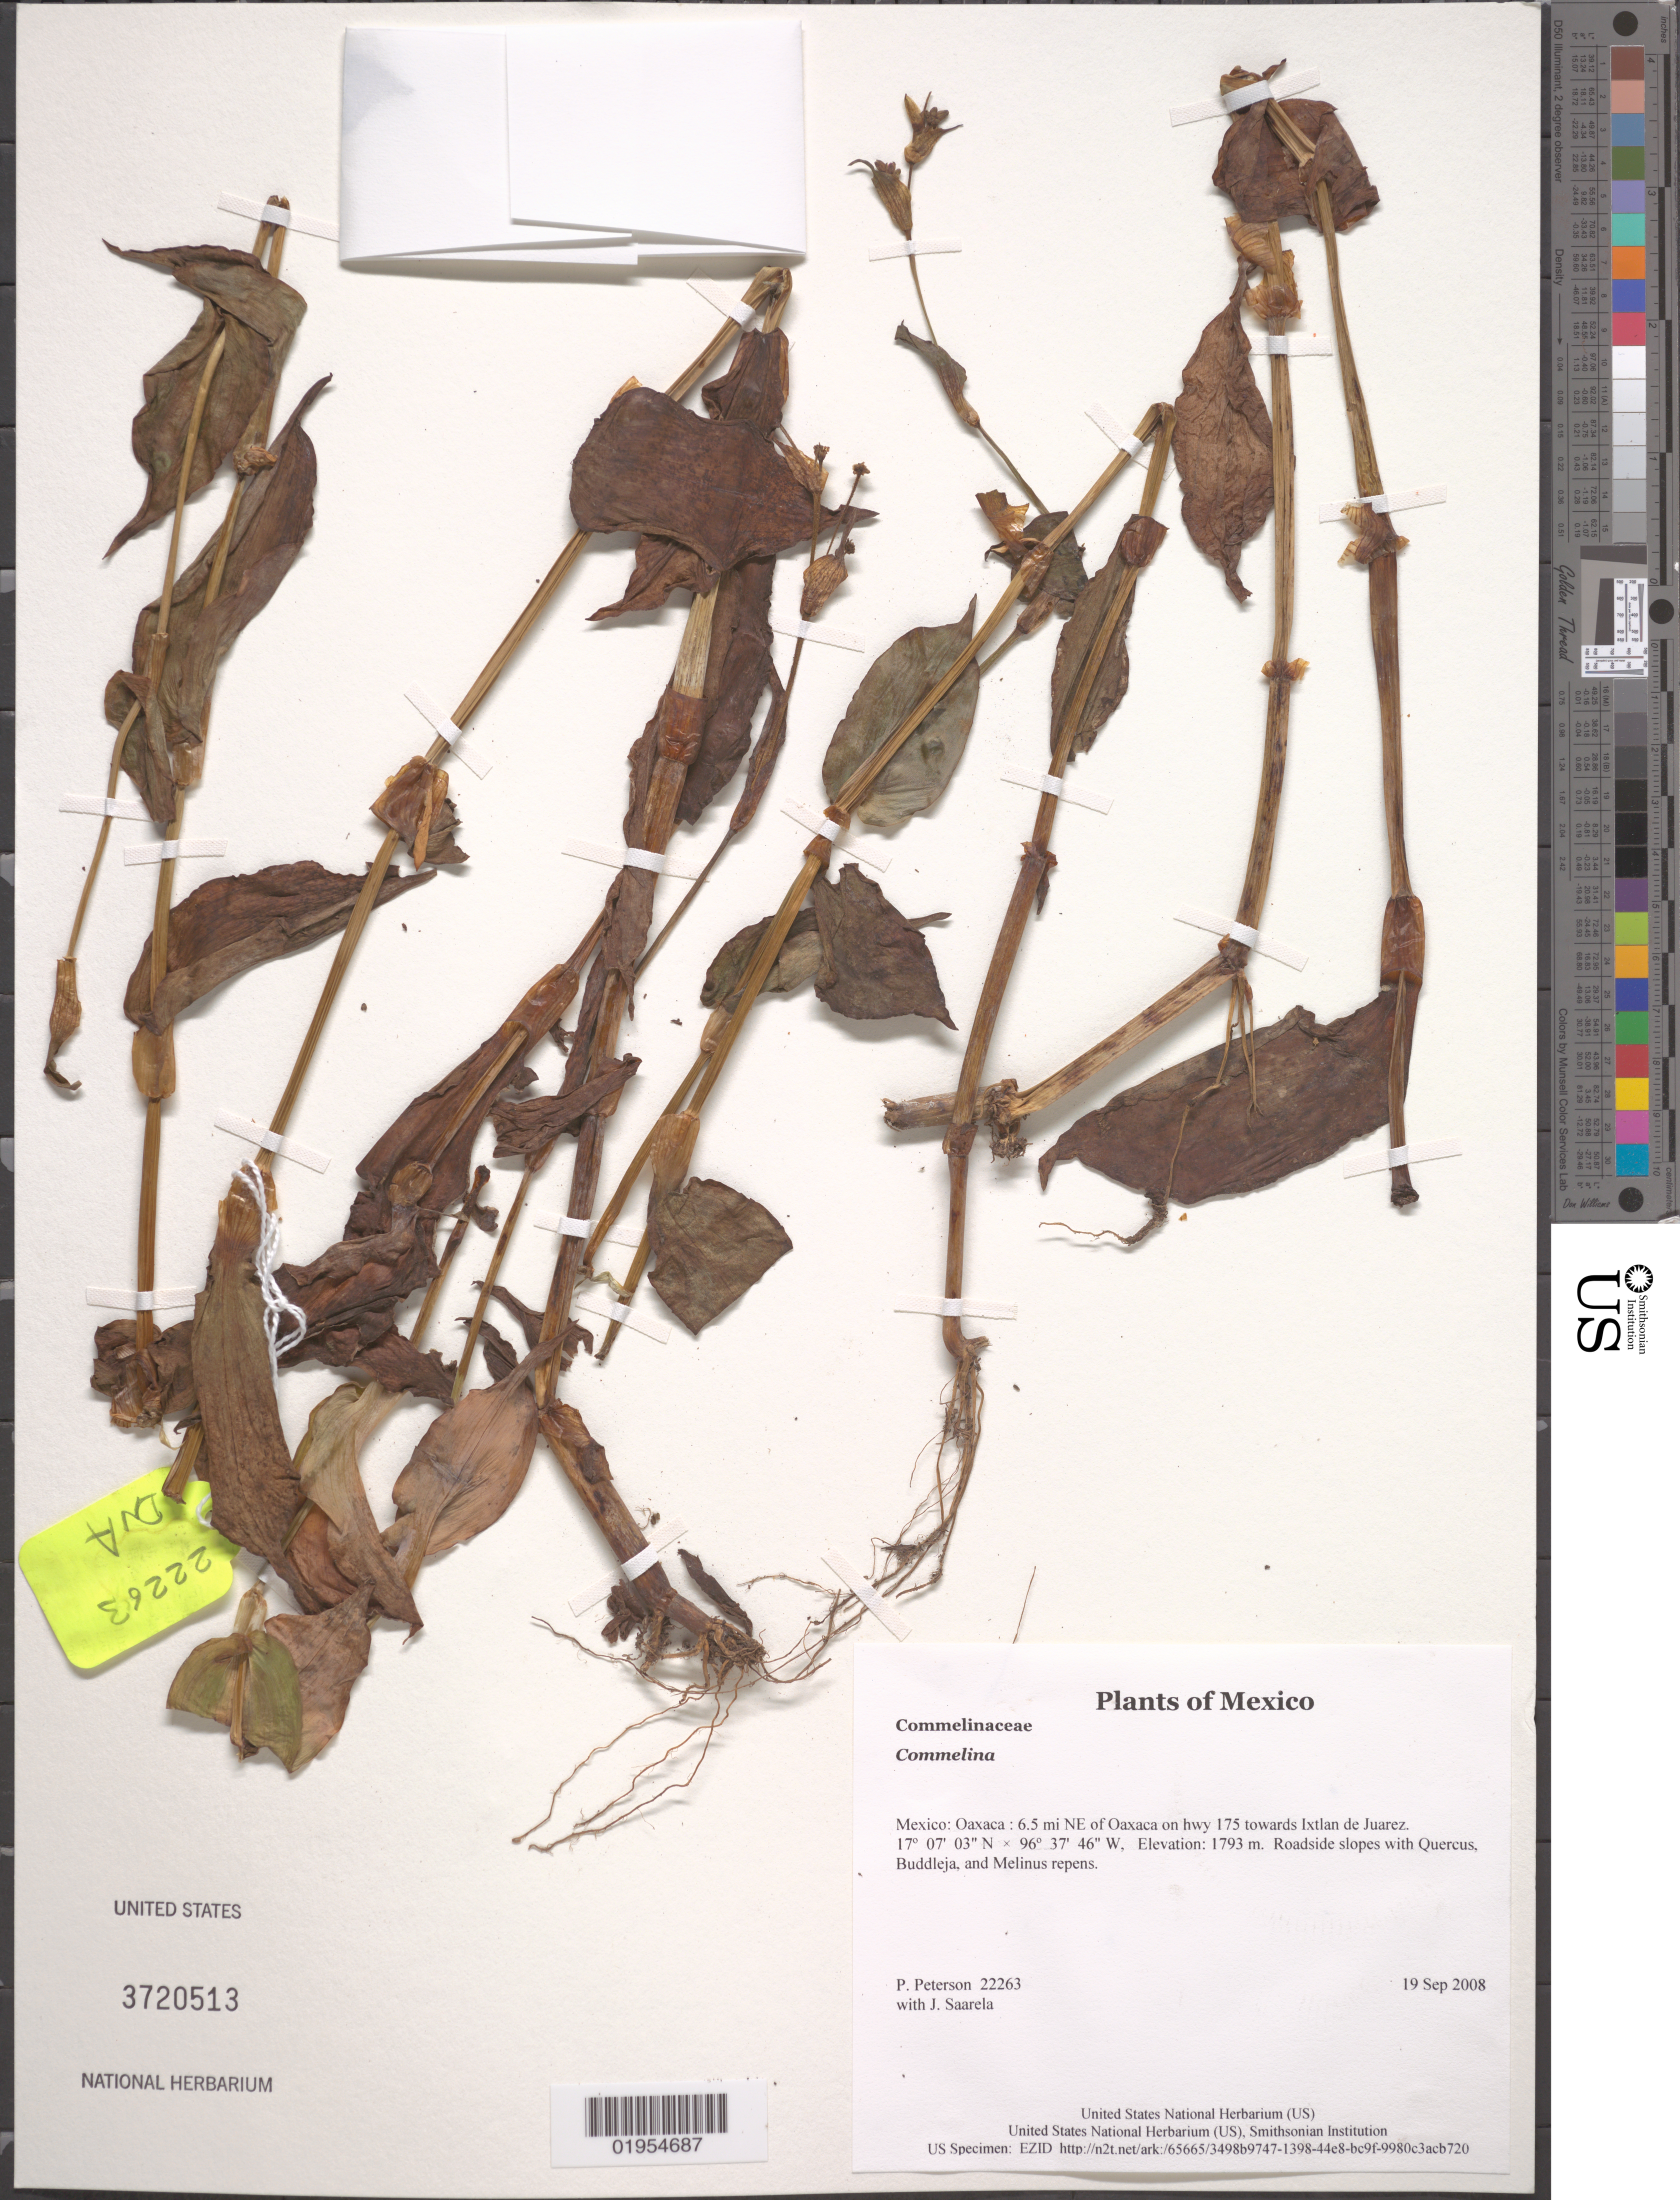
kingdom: Plantae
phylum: Tracheophyta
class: Liliopsida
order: Commelinales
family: Commelinaceae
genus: Commelina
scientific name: Commelina sp.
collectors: P. M. Peterson & J. Saarela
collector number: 22263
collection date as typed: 19 Sep 2008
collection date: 2008-09-19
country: Mexico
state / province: Oaxaca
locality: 6.5 mi NE of Oaxaca on hwy 175 towards Ixtlan de Juarez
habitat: Roadside slopes with Quercus, Buddleja, and Melinus repens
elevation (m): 1793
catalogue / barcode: US 3720513